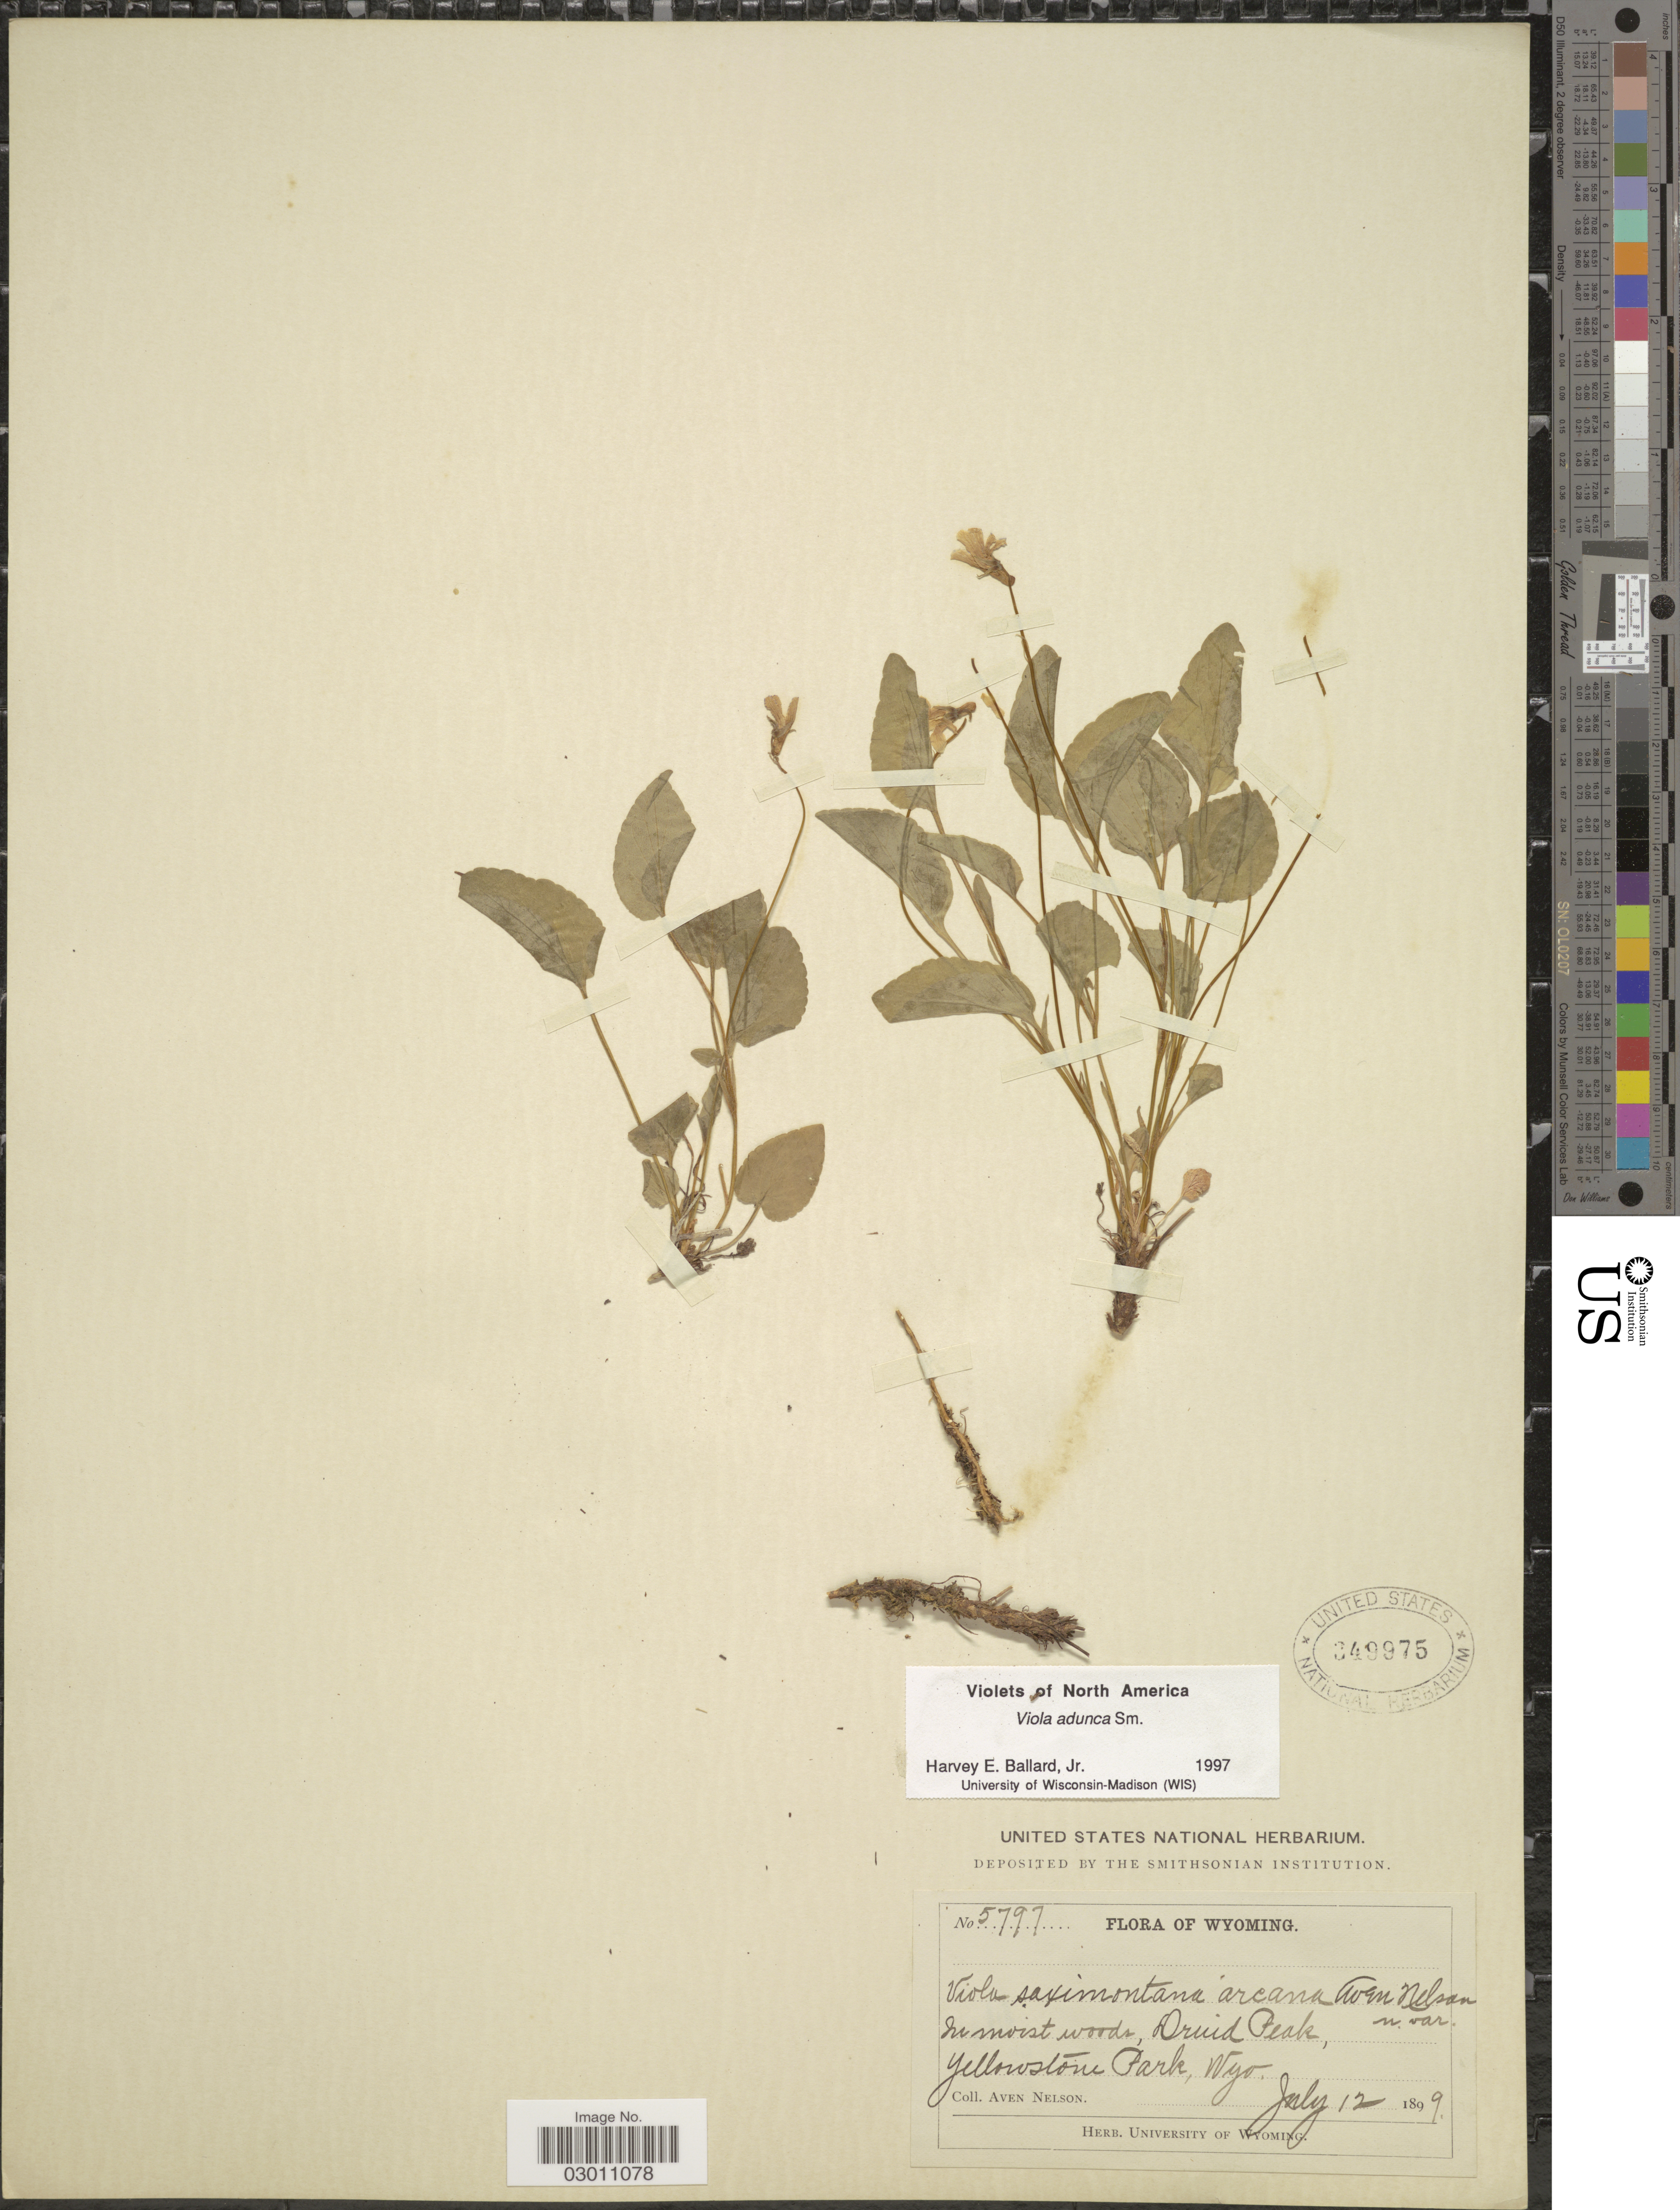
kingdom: Plantae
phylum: Tracheophyta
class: Magnoliopsida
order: Malpighiales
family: Violaceae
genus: Viola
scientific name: Viola adunca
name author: Sm.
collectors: A. Nelson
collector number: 5797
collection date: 1899-07-12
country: United States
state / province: Wyoming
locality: In moist woods, Druid Peak, Yellowstone Park, Wyo.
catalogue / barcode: US 349975